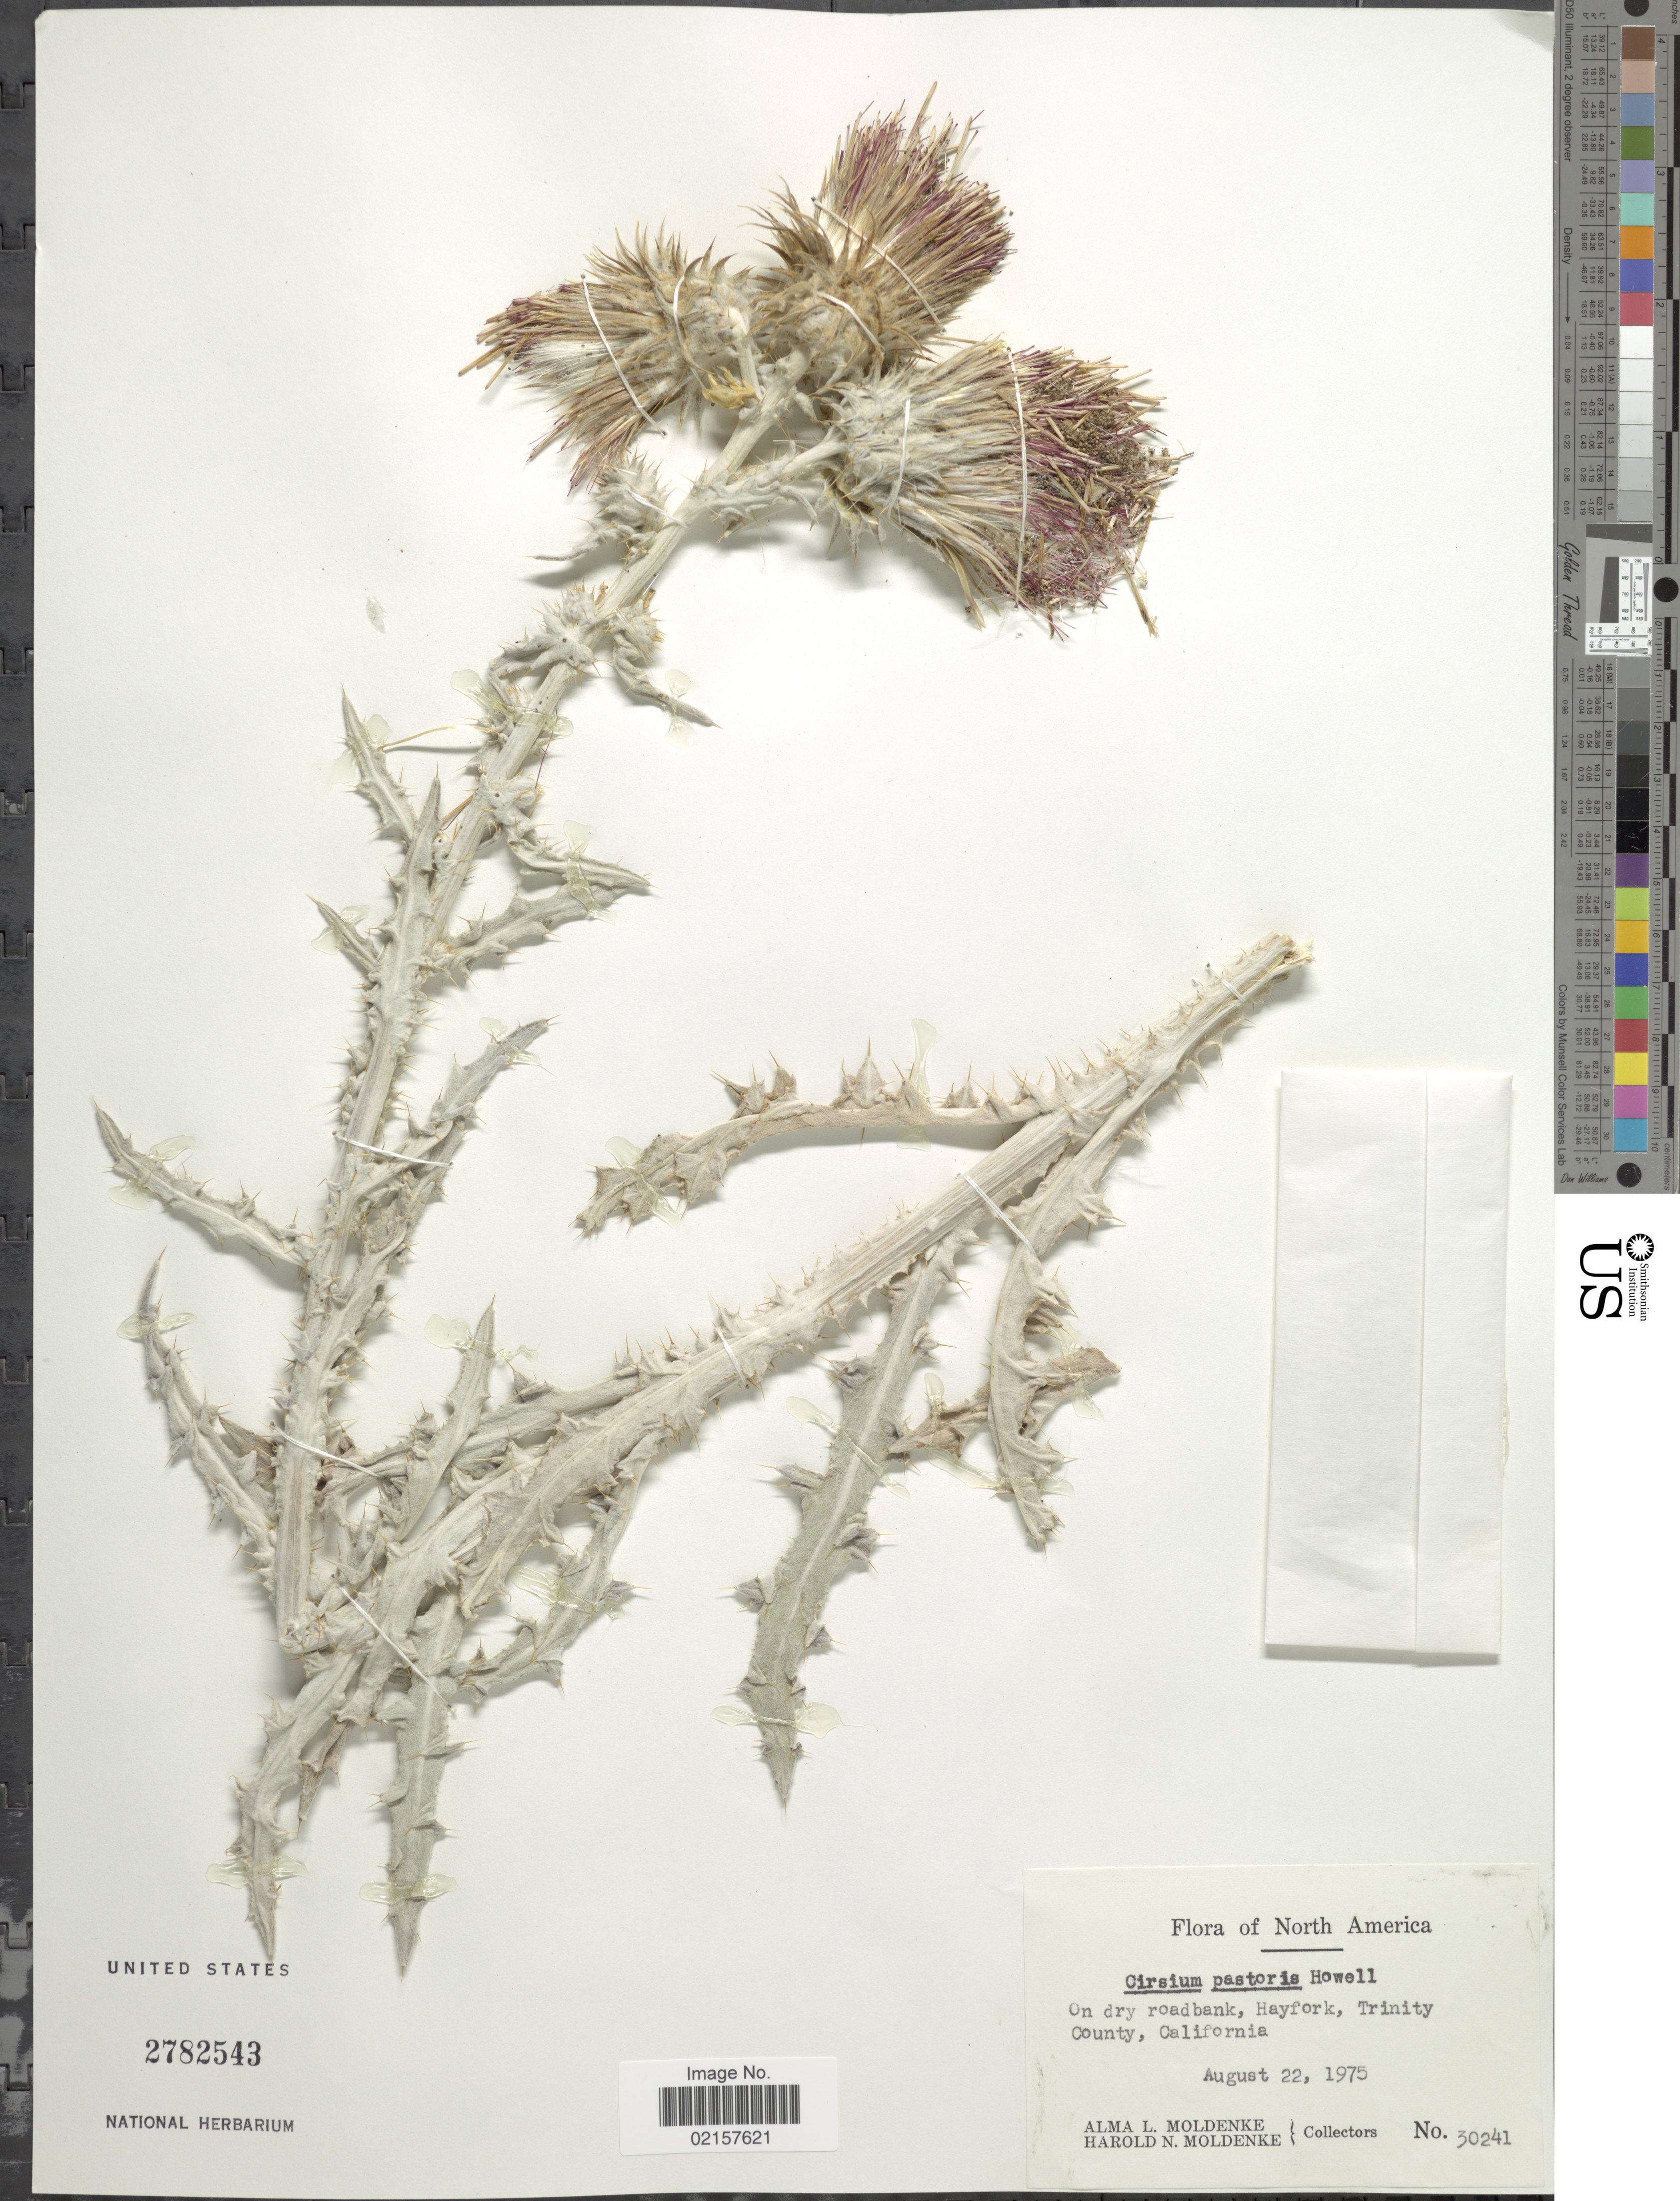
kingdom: Plantae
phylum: Tracheophyta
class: Magnoliopsida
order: Asterales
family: Asteraceae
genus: Cirsium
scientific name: Cirsium occidentale var. candidissimum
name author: (Greene) J.F. Macbr.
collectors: A. L. Moldenke & H. N. Moldenke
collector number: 30241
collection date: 1975-08-22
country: United States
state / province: California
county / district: Trinity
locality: North America, on dry, roadside, Hayfork, Trinity County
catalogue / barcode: US 2782543